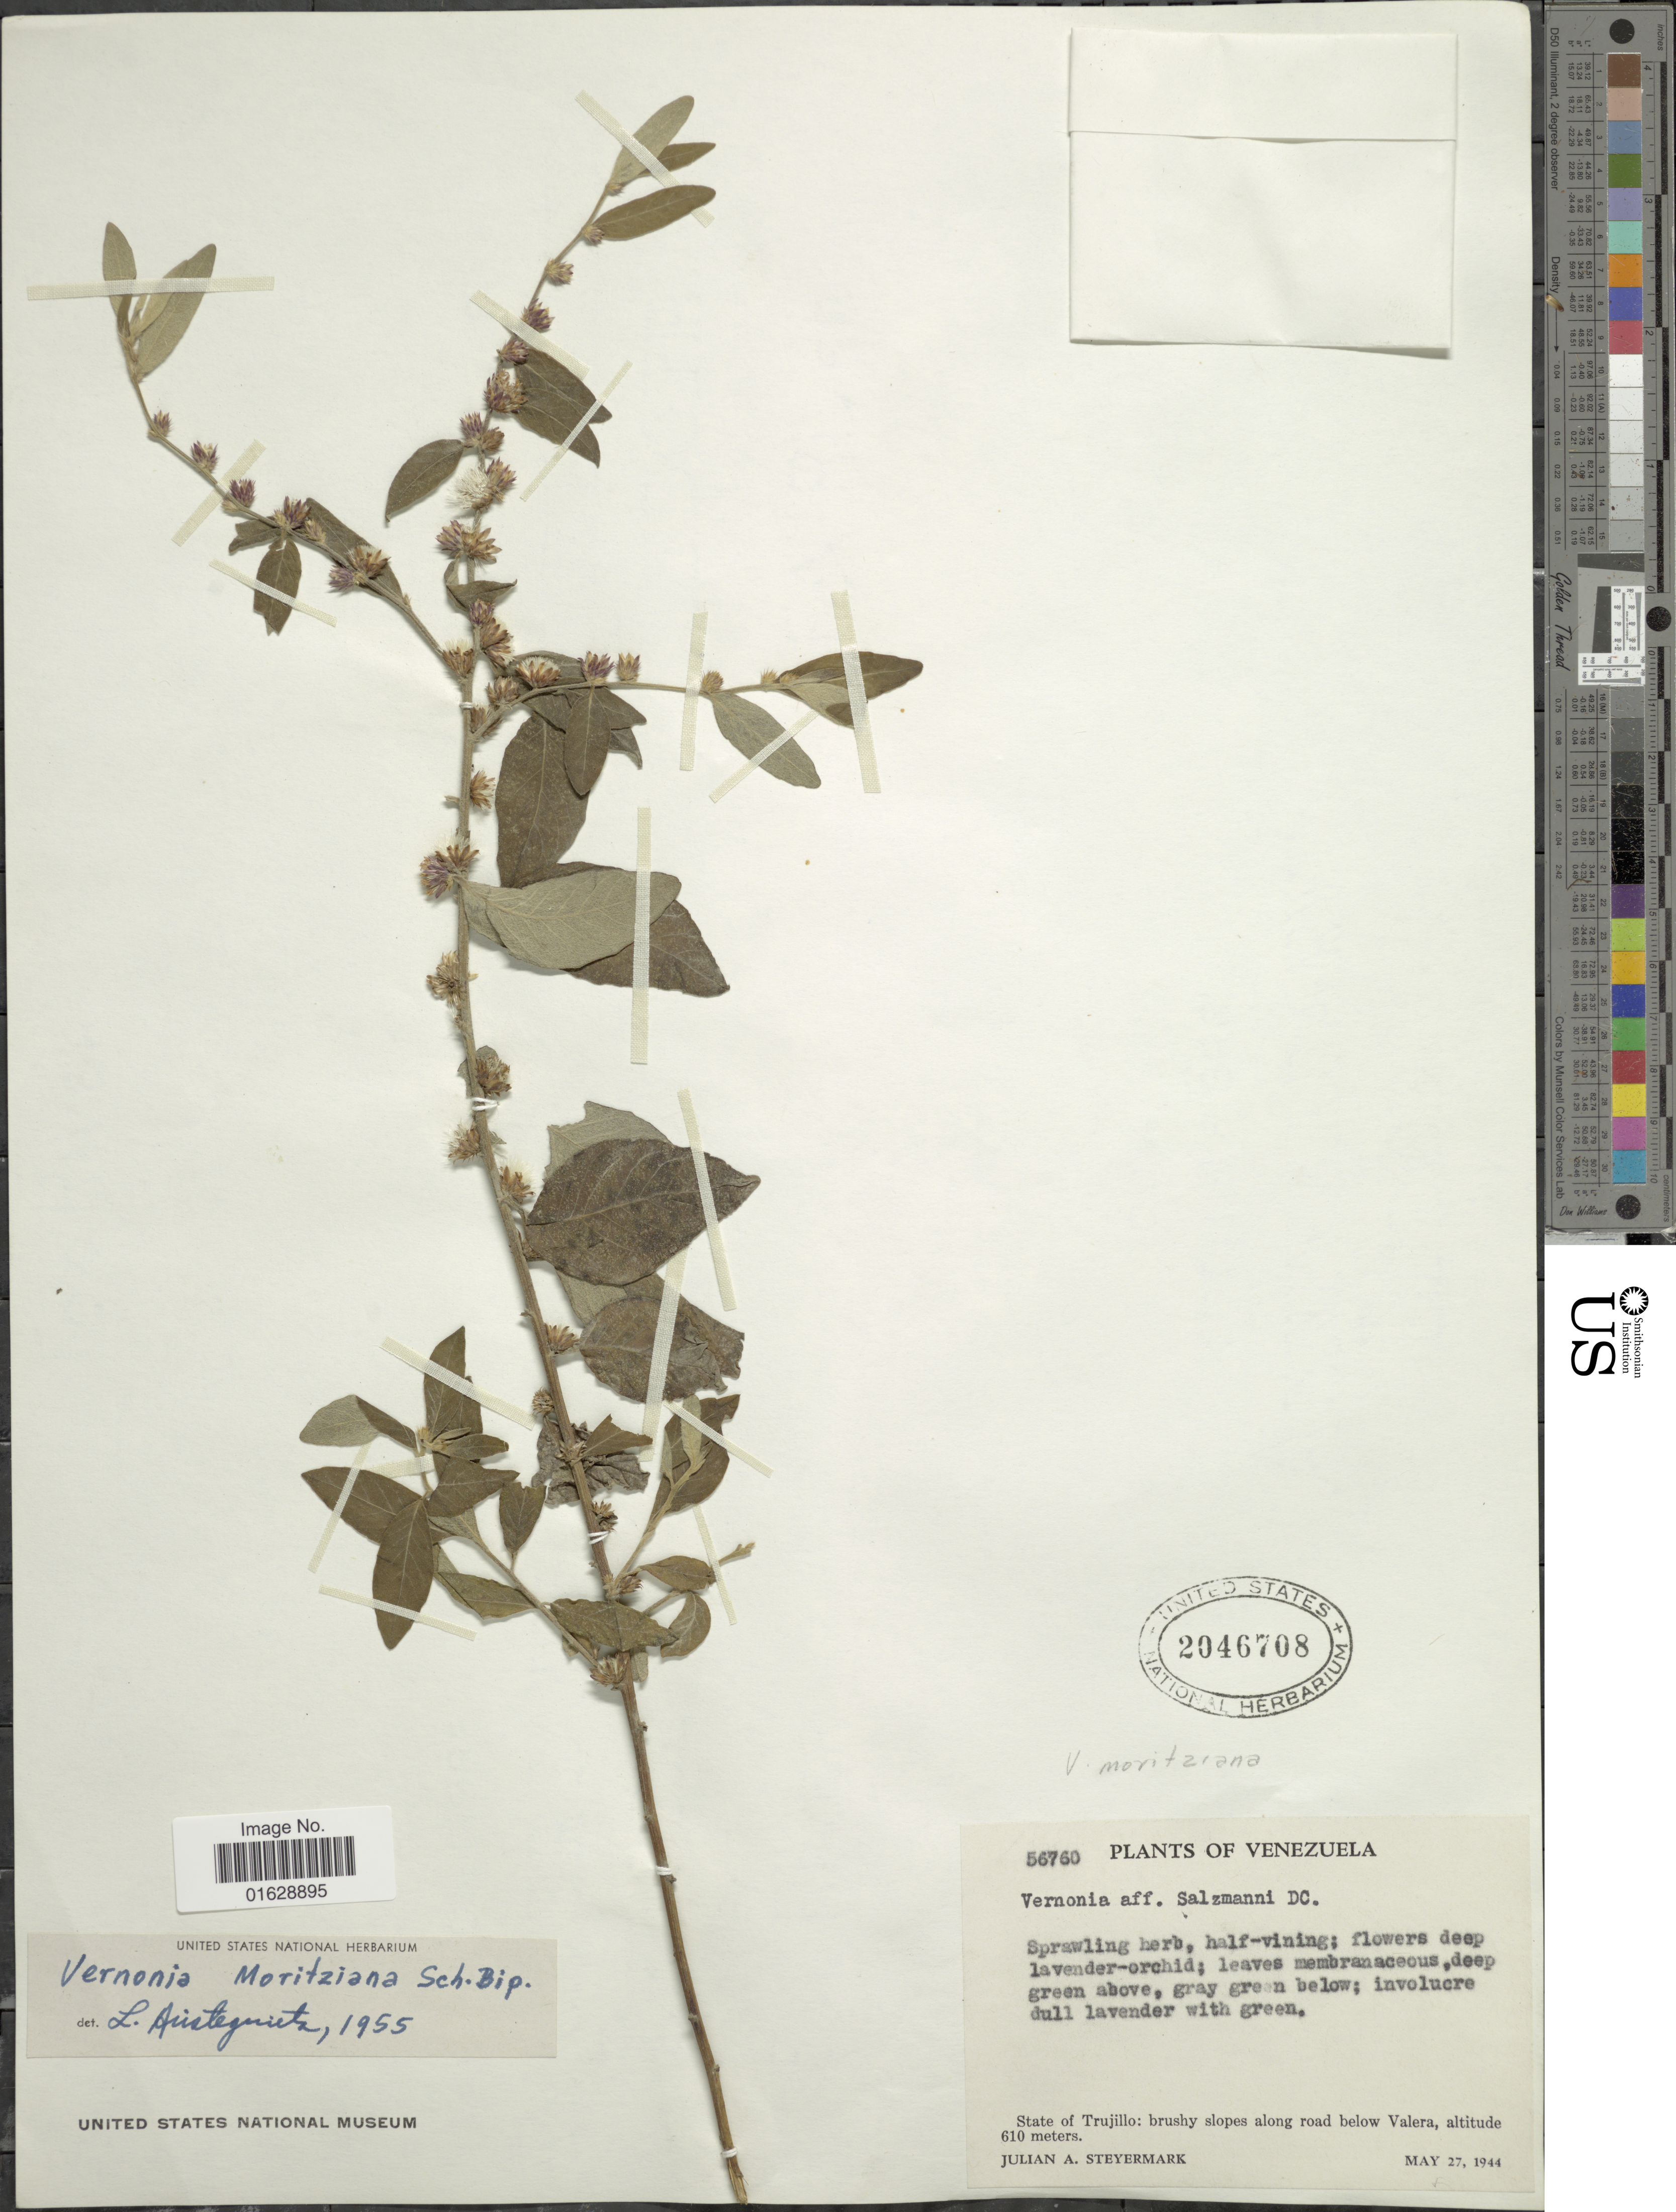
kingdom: Plantae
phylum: Tracheophyta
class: Magnoliopsida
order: Asterales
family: Asteraceae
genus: Lepidaploa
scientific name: Lepidaploa gracilis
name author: (Kunth) H. Rob.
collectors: J. Steyermark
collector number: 56760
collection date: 1944-05-27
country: Venezuela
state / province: Trujillo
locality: State of Trujillo: brushy slopes along road below Valera.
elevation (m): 610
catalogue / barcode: US 2046708